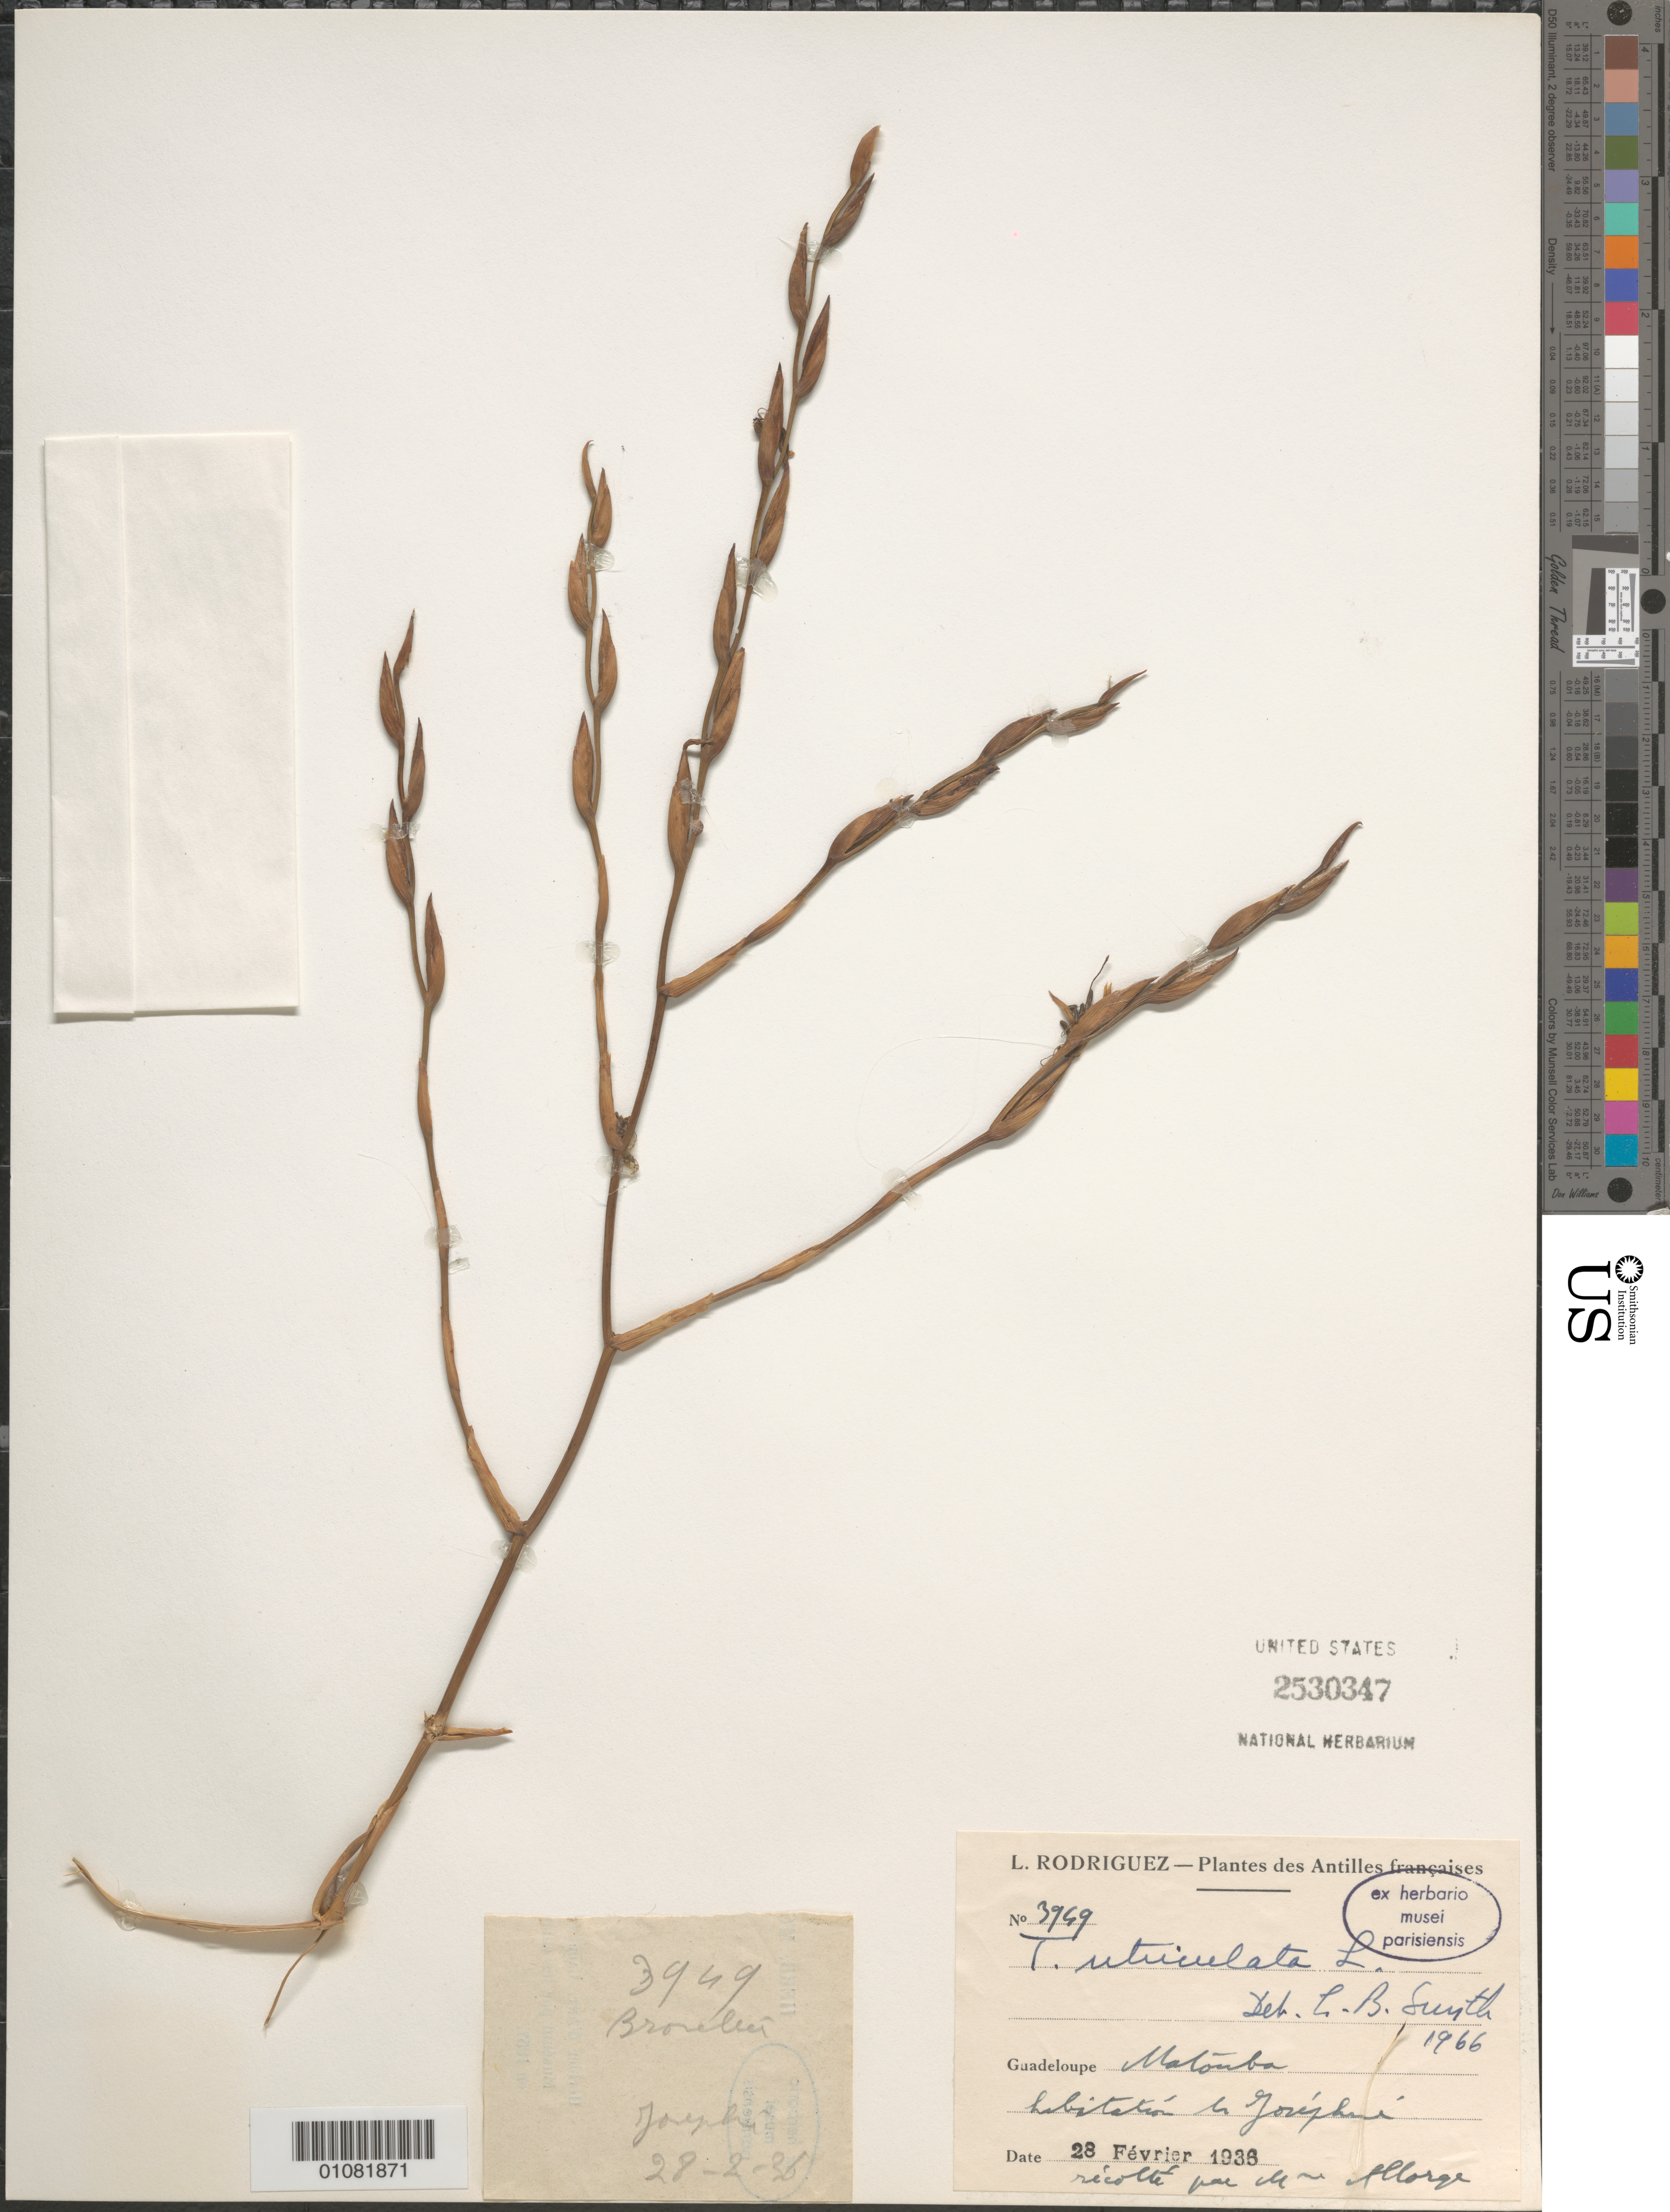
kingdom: Plantae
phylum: Tracheophyta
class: Liliopsida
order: Poales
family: Bromeliaceae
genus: Tillandsia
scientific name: Tillandsia utriculata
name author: L.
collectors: L. Rodriguez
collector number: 3969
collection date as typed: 28 Feb 1936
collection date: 1936-02-28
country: Guadeloupe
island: Basse Terre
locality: Matouba, Habitation La Joséphine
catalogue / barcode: US 2530347